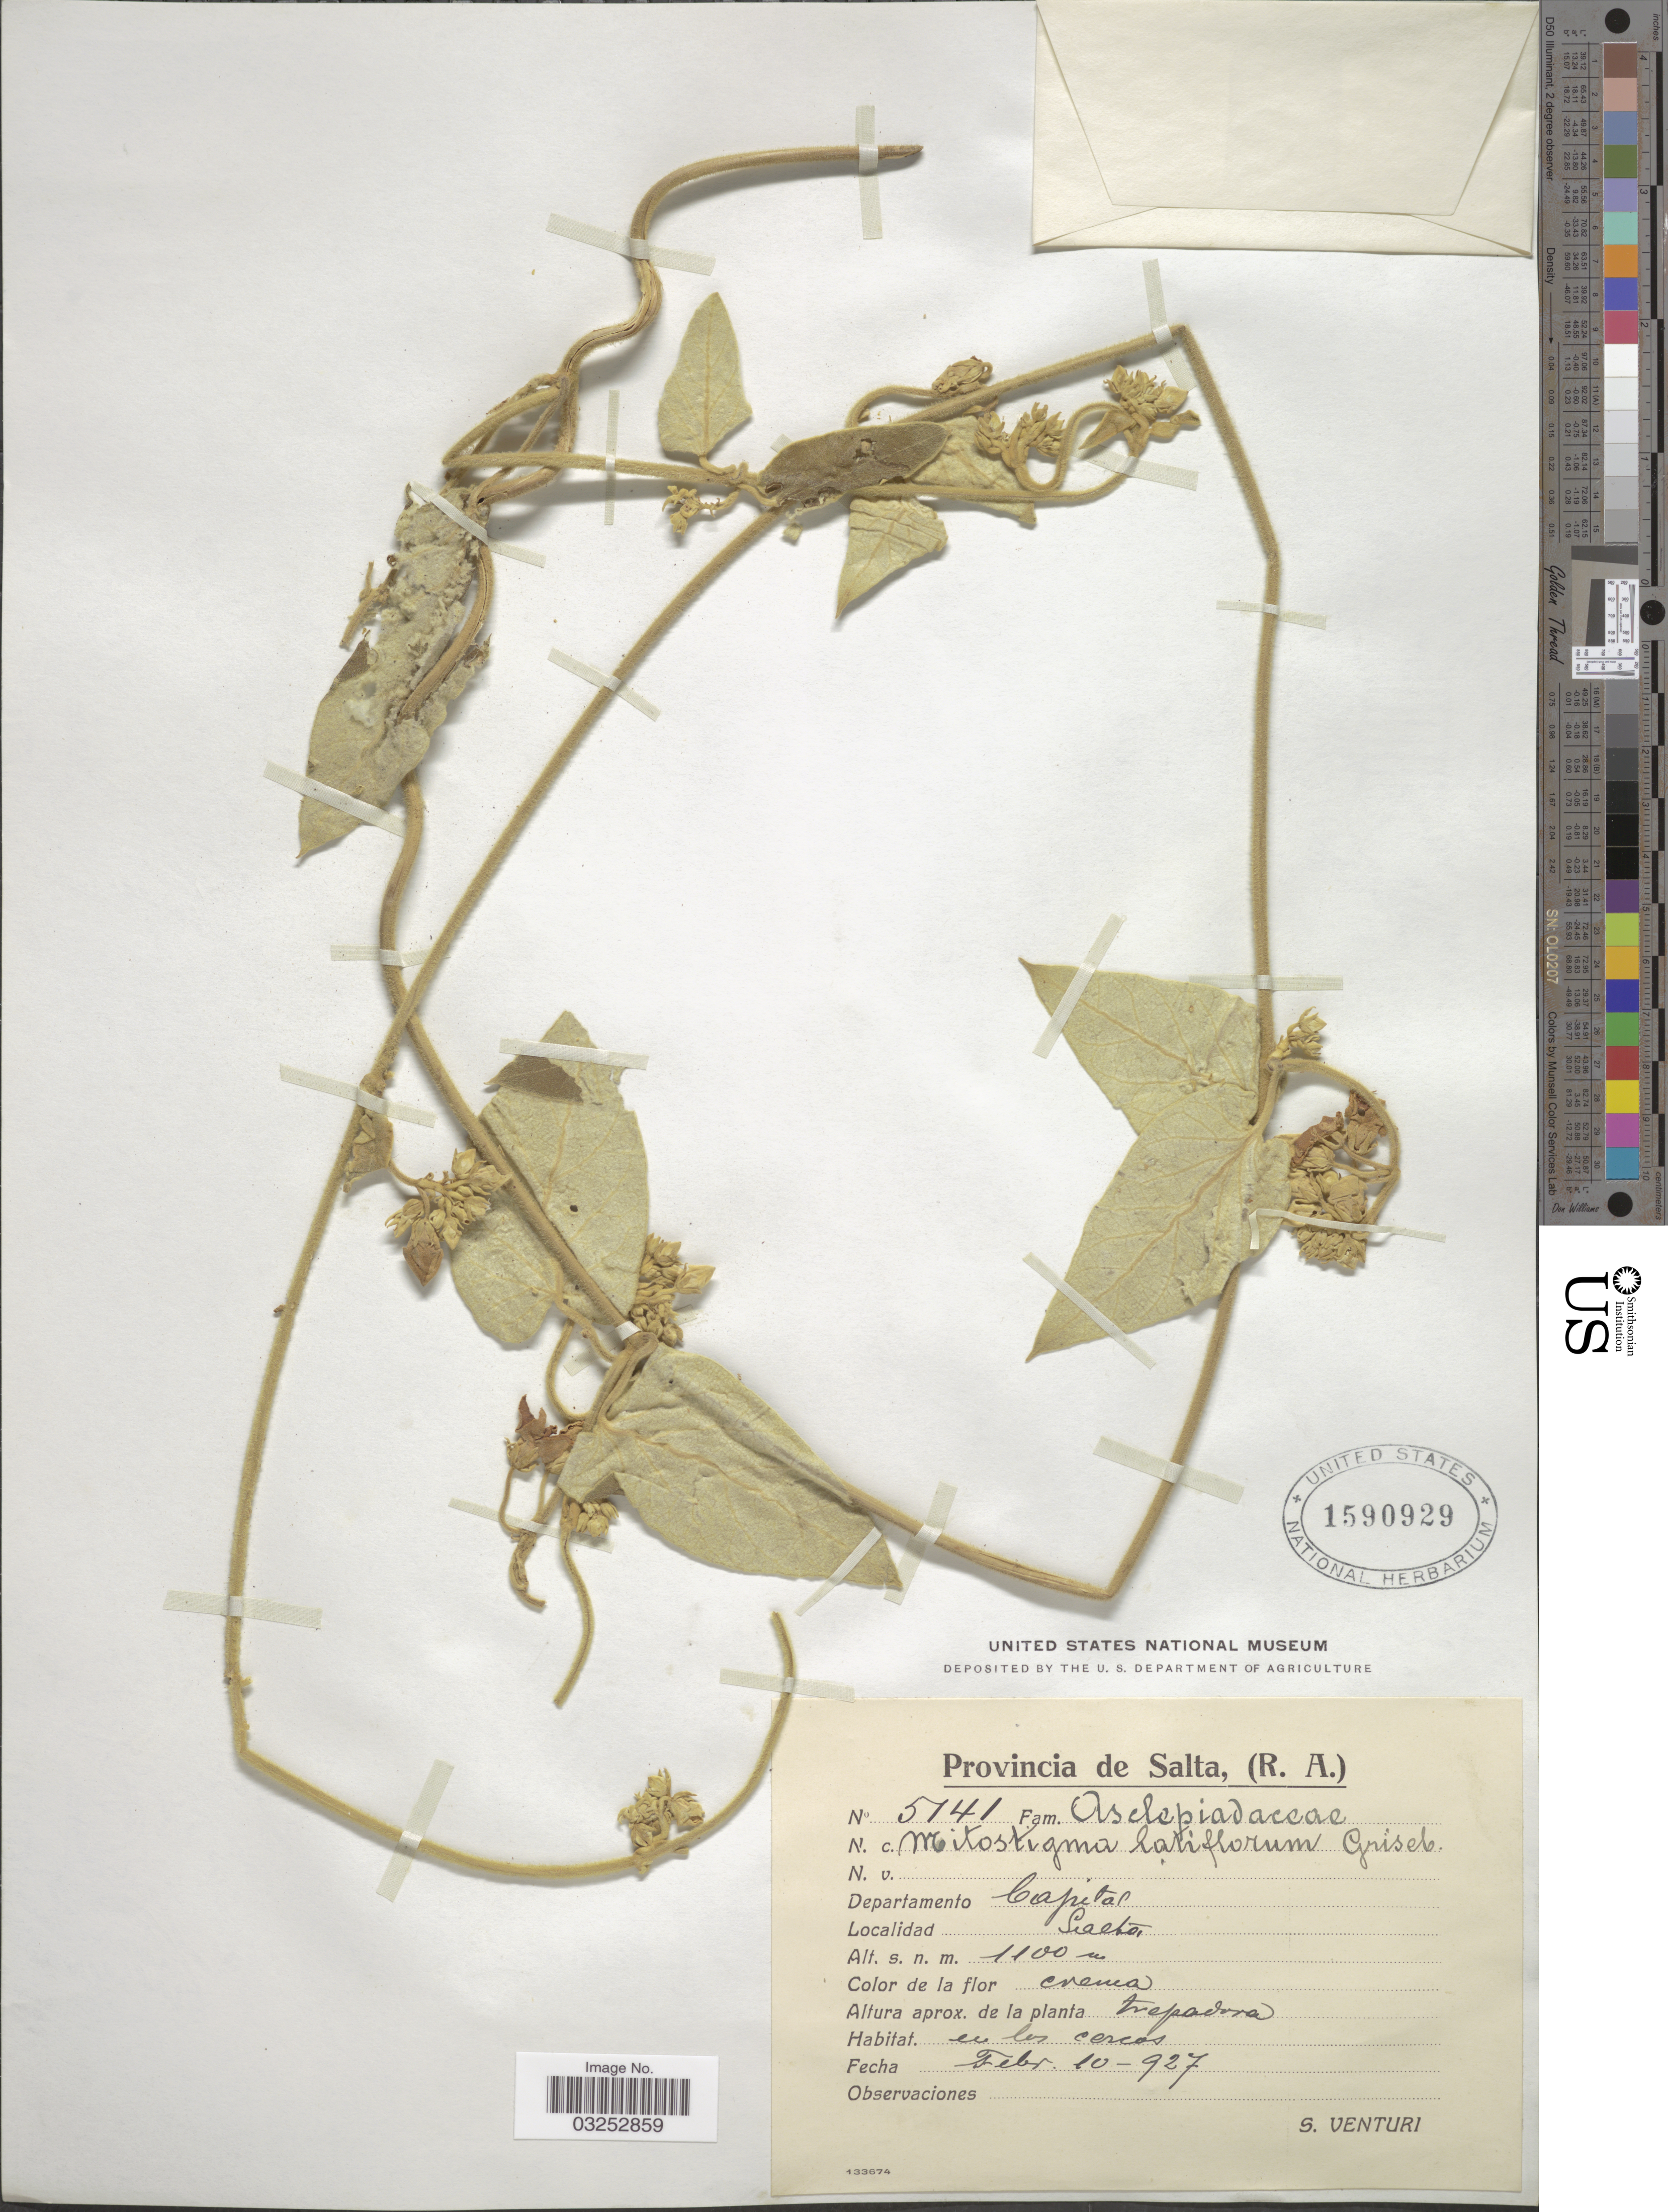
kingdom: Plantae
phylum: Tracheophyta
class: Magnoliopsida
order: Gentianales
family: Apocynaceae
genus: Mitostigma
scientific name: Mitostigma latiflorum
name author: Griseb.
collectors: S. Venturi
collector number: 5141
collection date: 1927-02-10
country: Argentina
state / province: Salta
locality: Provincia de Salta, (R.A.), Departamento Capital, Salta.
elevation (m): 1100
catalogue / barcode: US 1590929